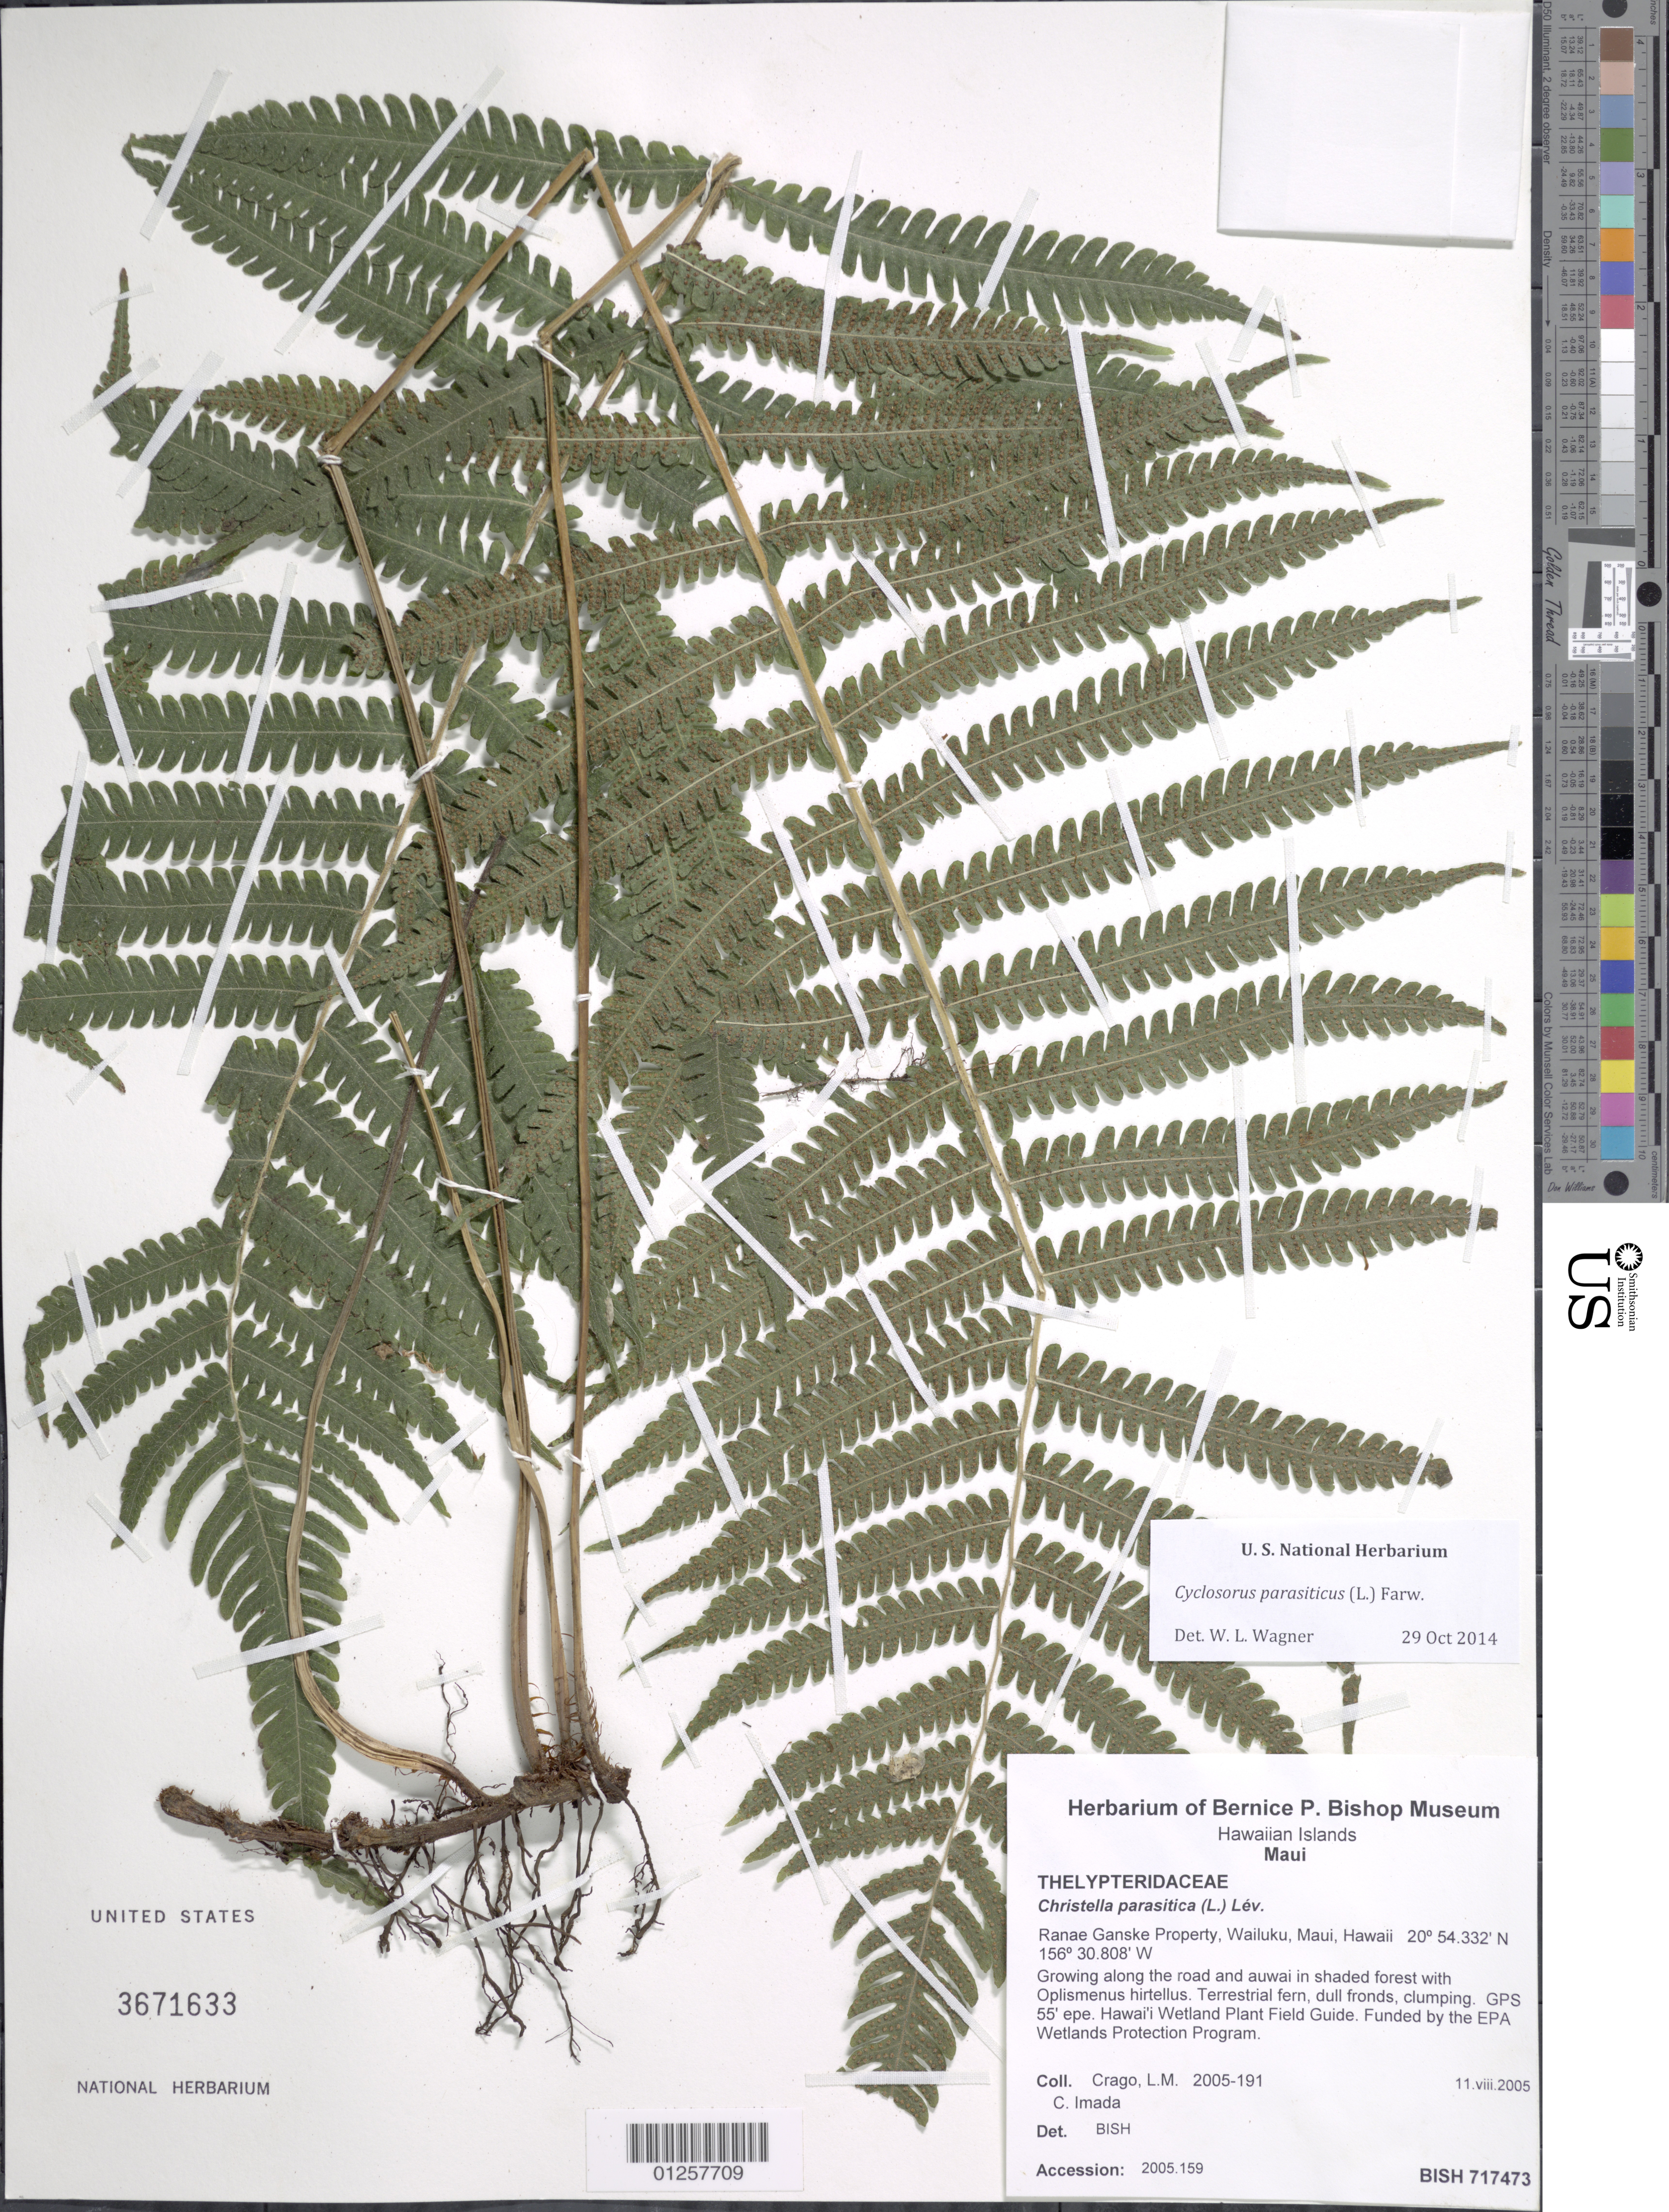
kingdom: Plantae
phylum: Tracheophyta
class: Polypodiopsida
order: Polypodiales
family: Thelypteridaceae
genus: Christella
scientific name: Christella parasitica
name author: (L.) H. Lév.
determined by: Wagner, W. L., (BOT), Smithsonian Institution - National Museum of Natural History (UNITED STATES)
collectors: L. Crago & C. Imada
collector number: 2005-191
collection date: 2005-08-11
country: United States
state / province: Hawaii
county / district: Maui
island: Maui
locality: Ranae Ganske Property, Wailuku.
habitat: Growing along the road and auwai in shaded forest.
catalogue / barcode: US 3671633